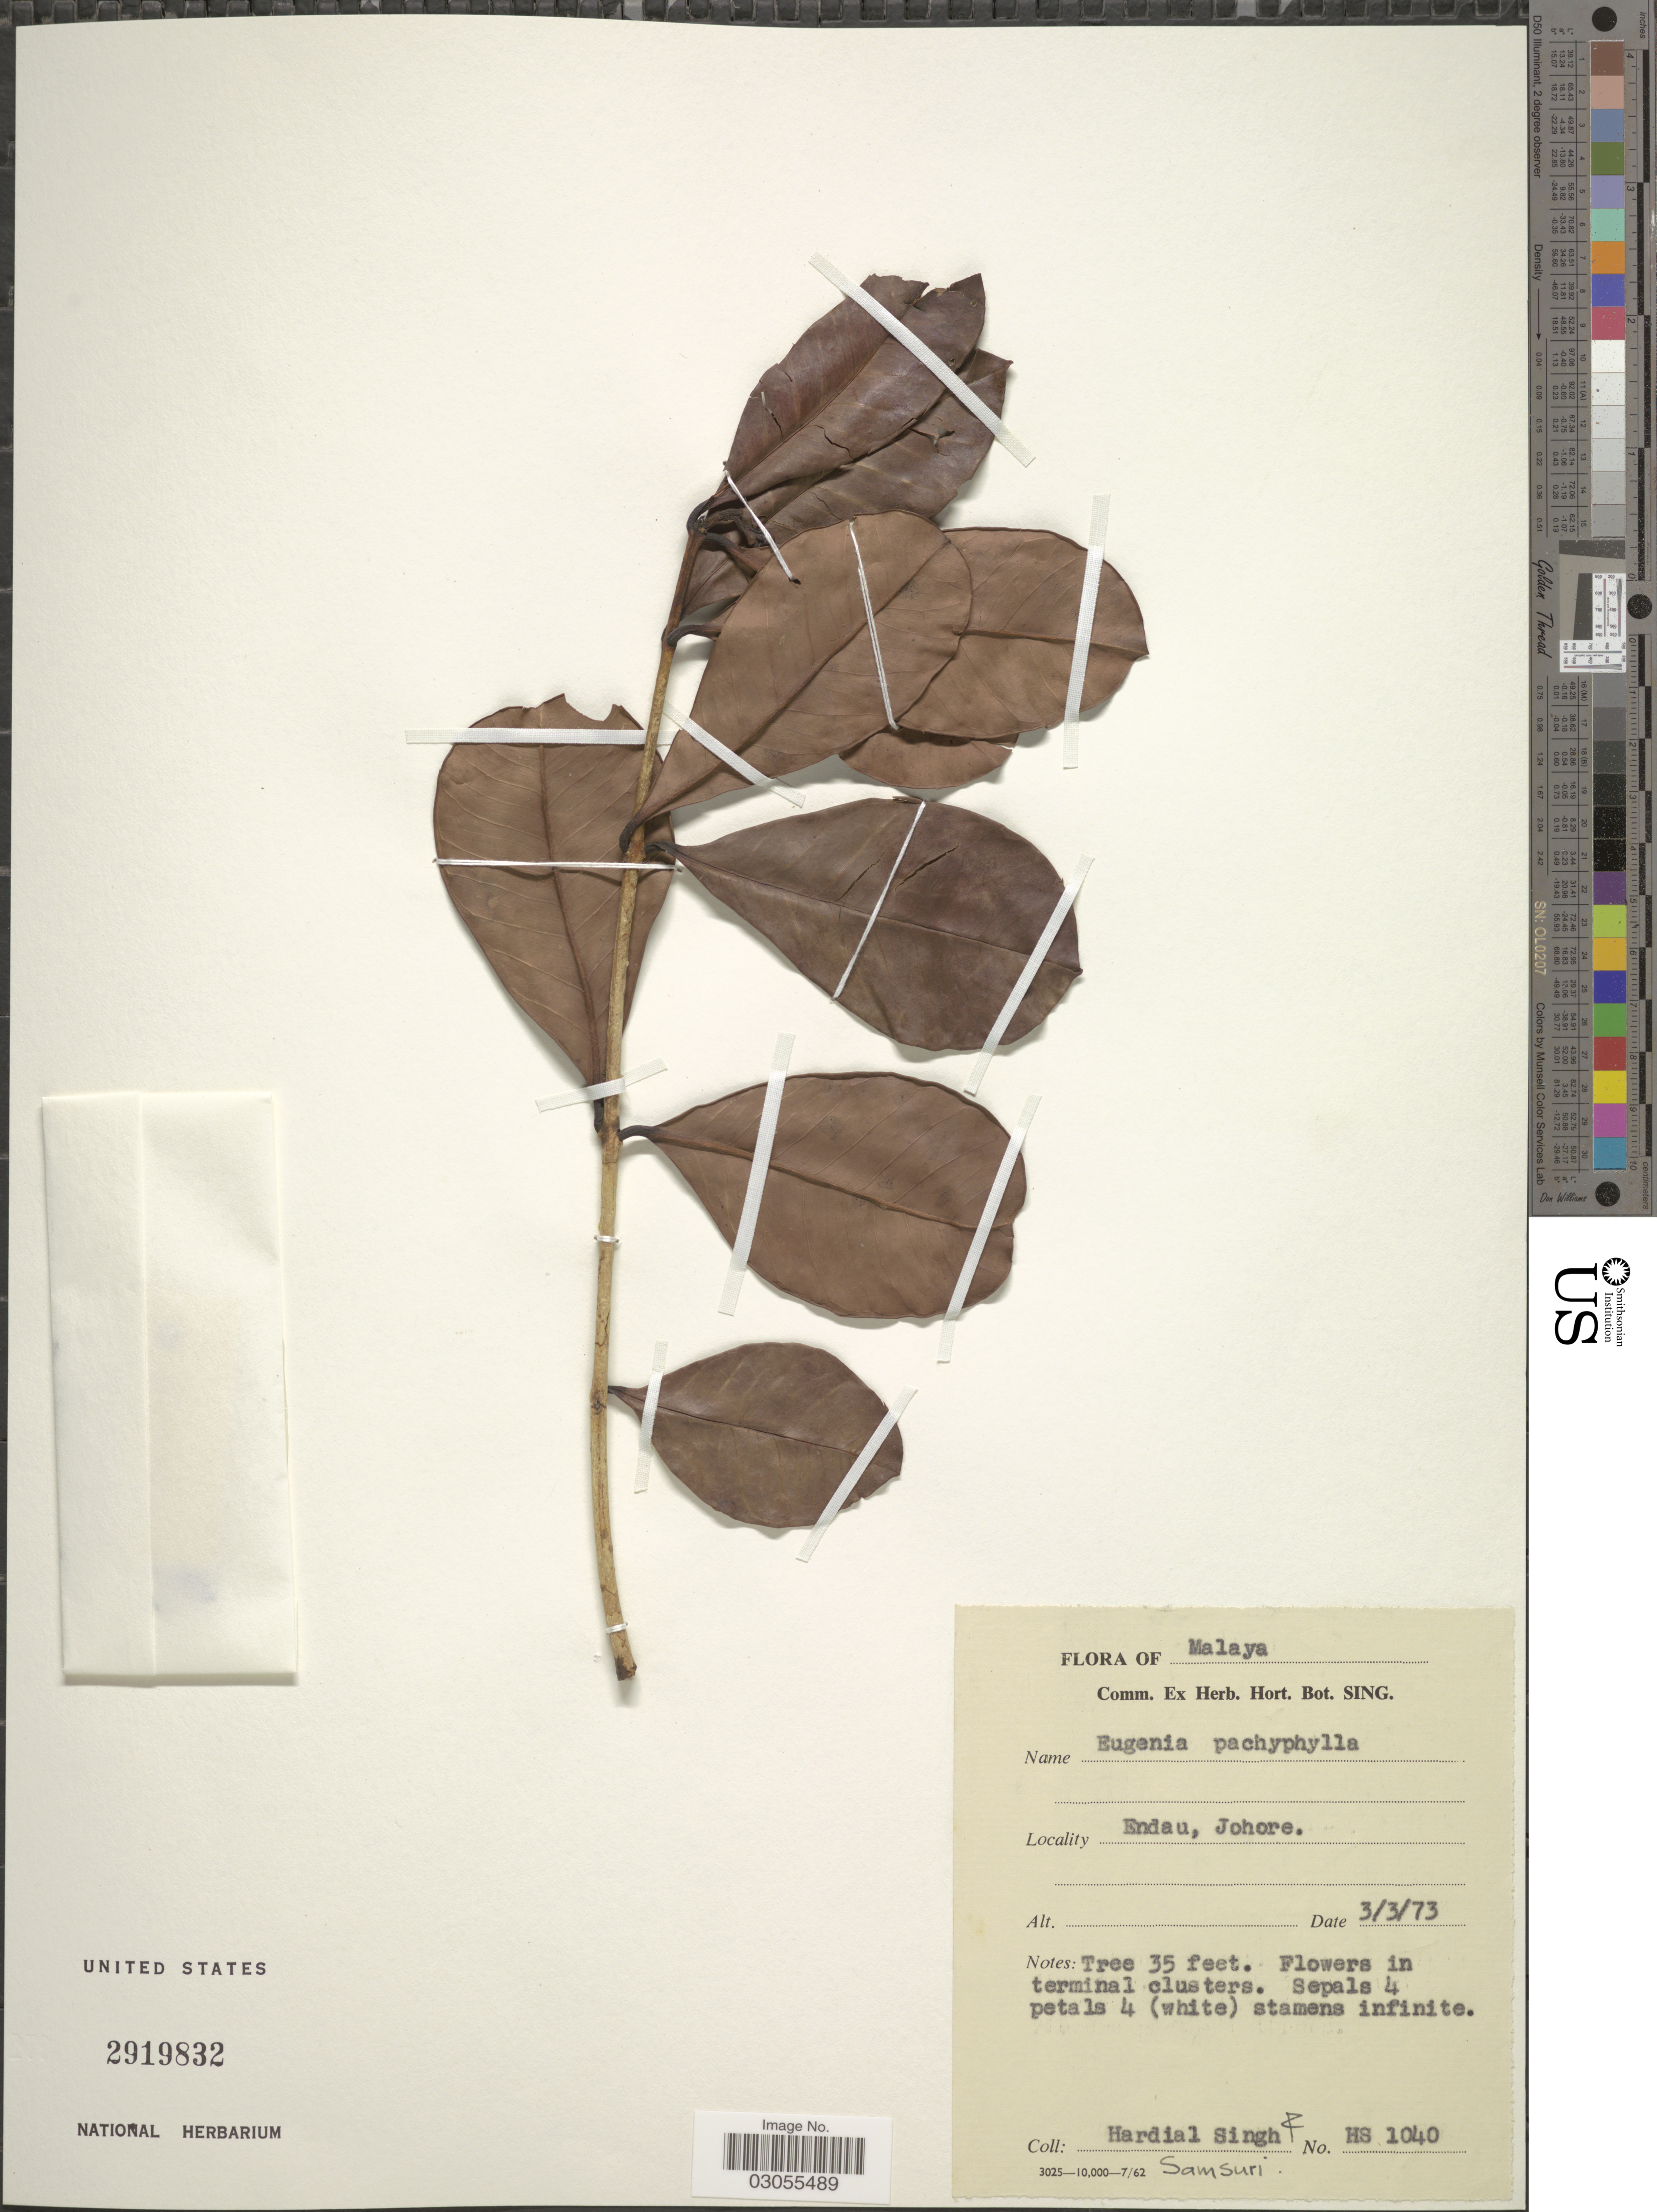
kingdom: Plantae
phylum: Tracheophyta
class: Magnoliopsida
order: Myrtales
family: Myrtaceae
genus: Syzygium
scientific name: Syzygium pachyphyllum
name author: (Kurz) Merr. & L.M. Perry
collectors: H. Singh & -. Samsuri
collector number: HS 1040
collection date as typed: Transcribed d/m/y: 3/3/73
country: Malaysia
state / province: Johor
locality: Malaya. Endau, Johore.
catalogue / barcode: US 2919832